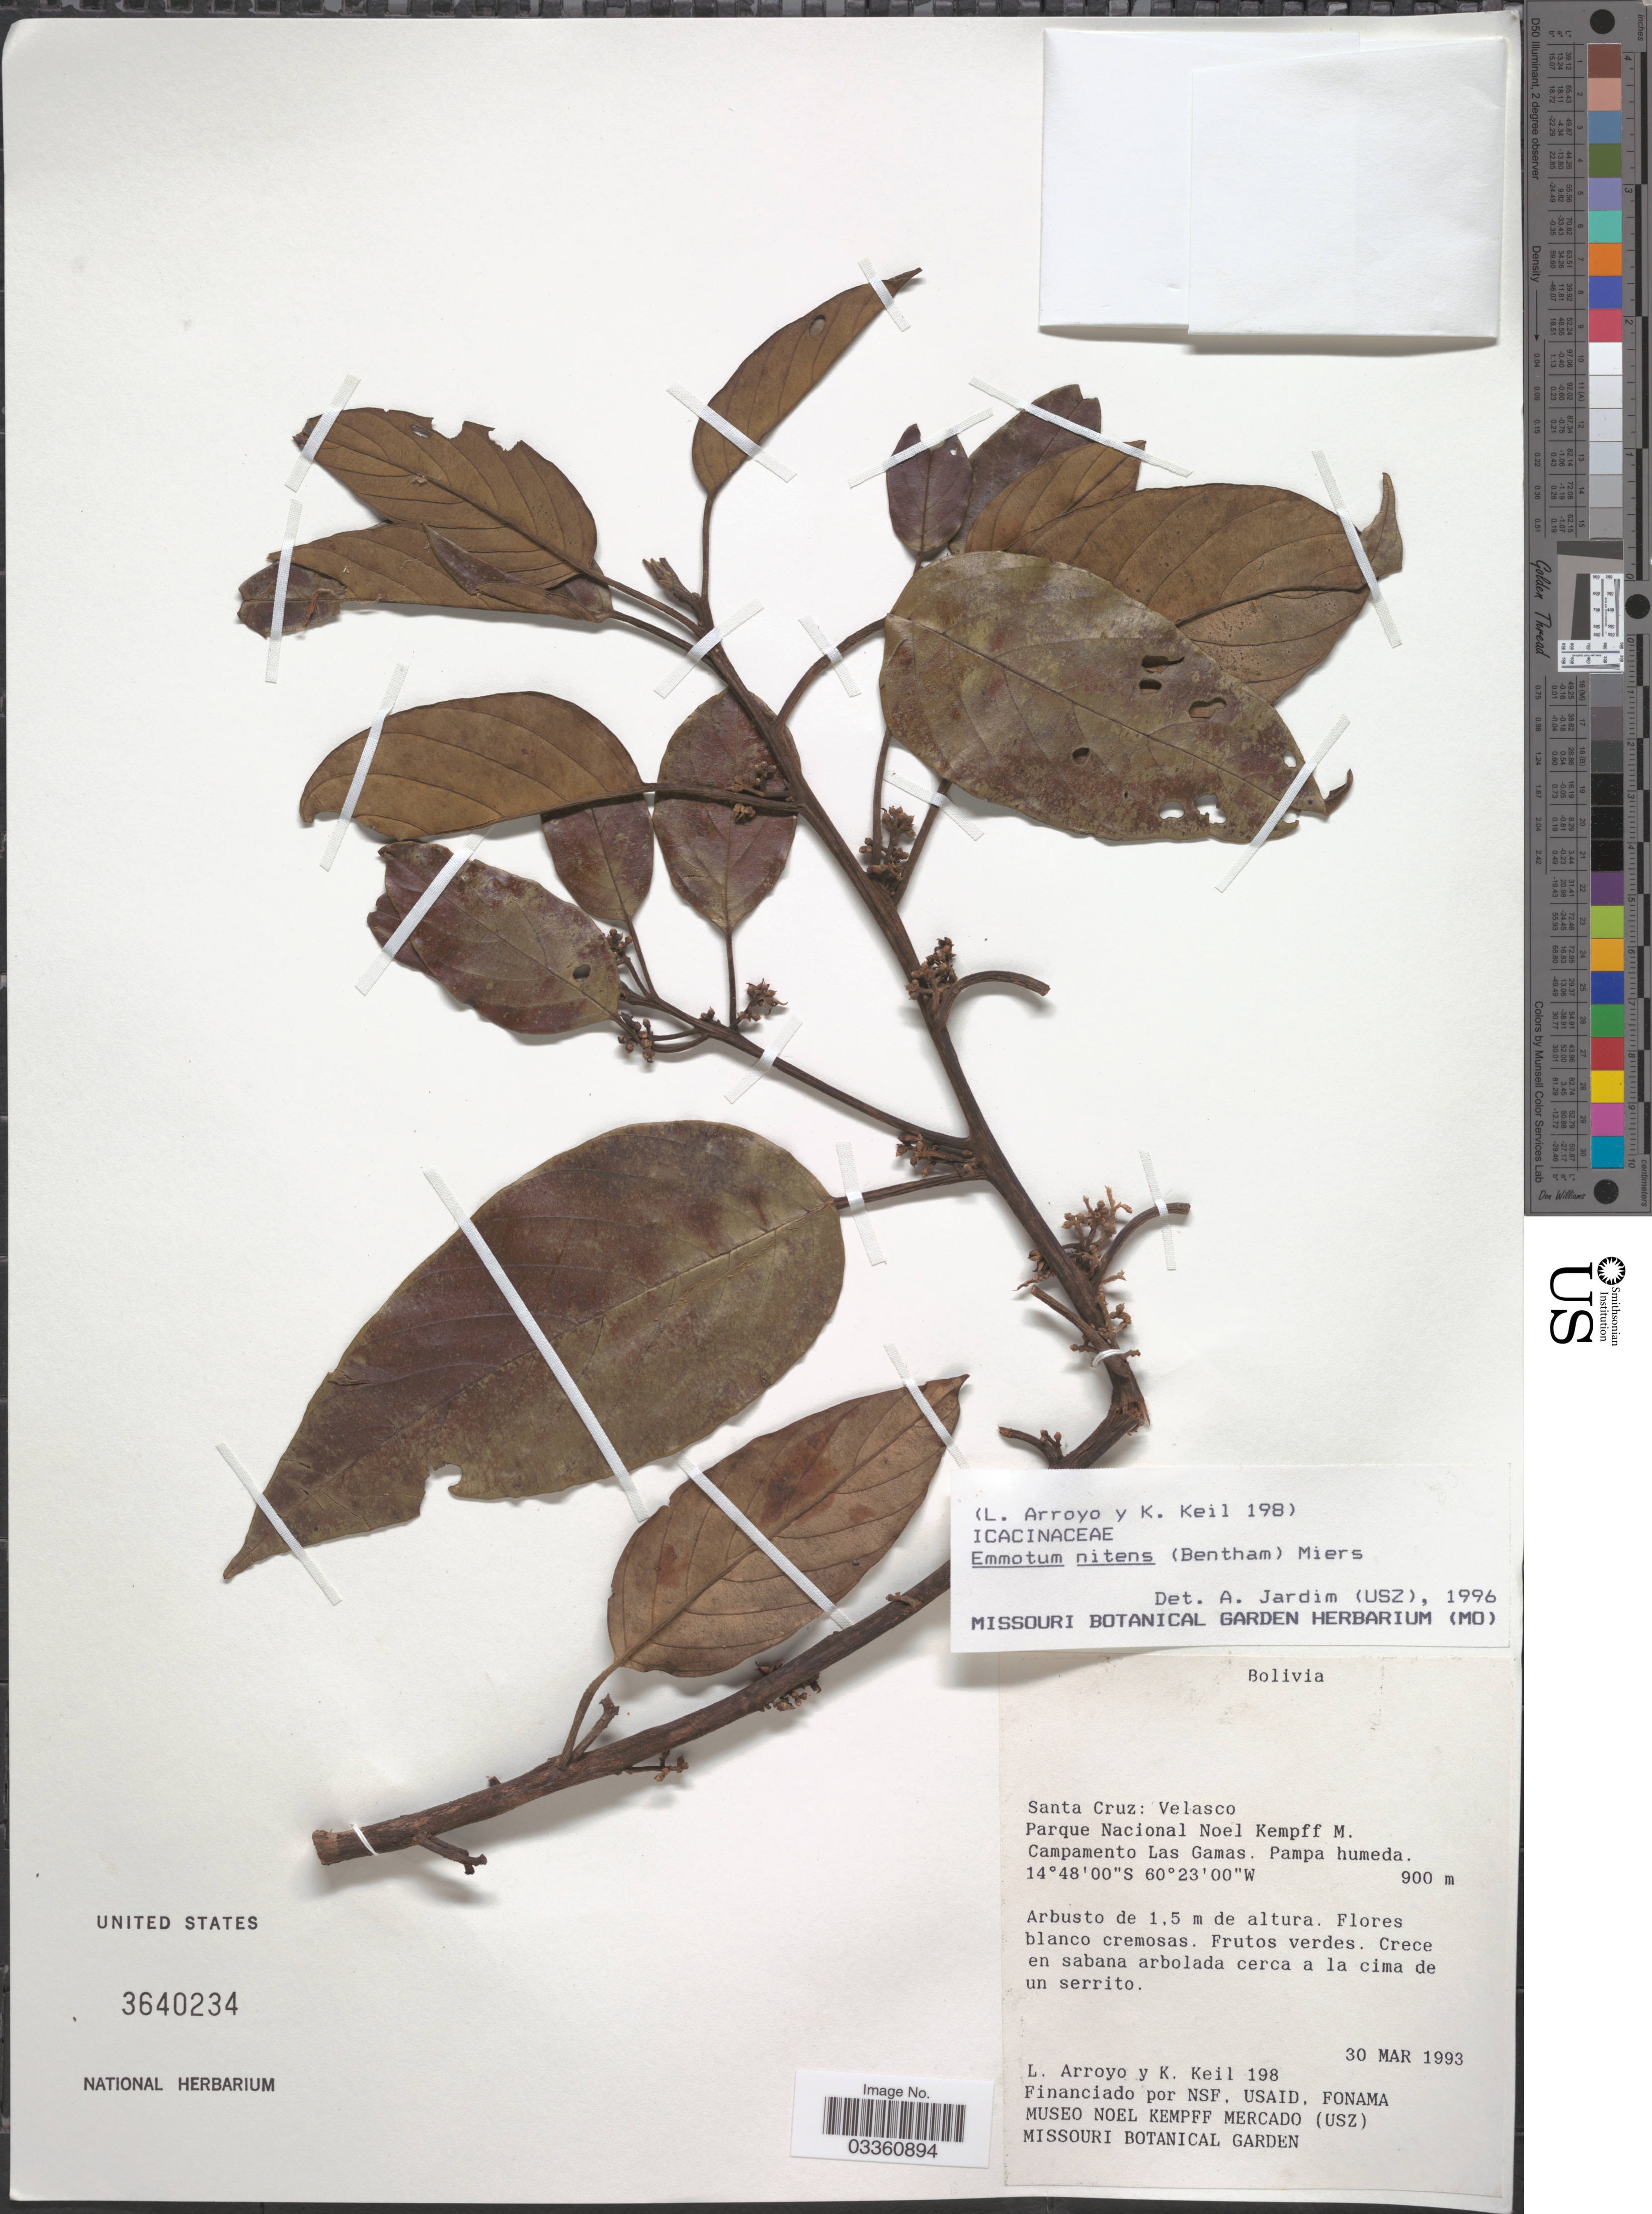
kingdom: Plantae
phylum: Tracheophyta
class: Magnoliopsida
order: Metteniusales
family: Metteniusaceae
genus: Emmotum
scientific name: Emmotum nitens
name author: Desv. ex Ham.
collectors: L. Arroyo & K. Keil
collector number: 198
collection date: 1993-03-30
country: Bolivia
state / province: Santa Cruz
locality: Velasco. Parque Nacional Noel Kempff M. Campamento Las Gamas. Pampa humeda.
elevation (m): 900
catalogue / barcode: US 3640234